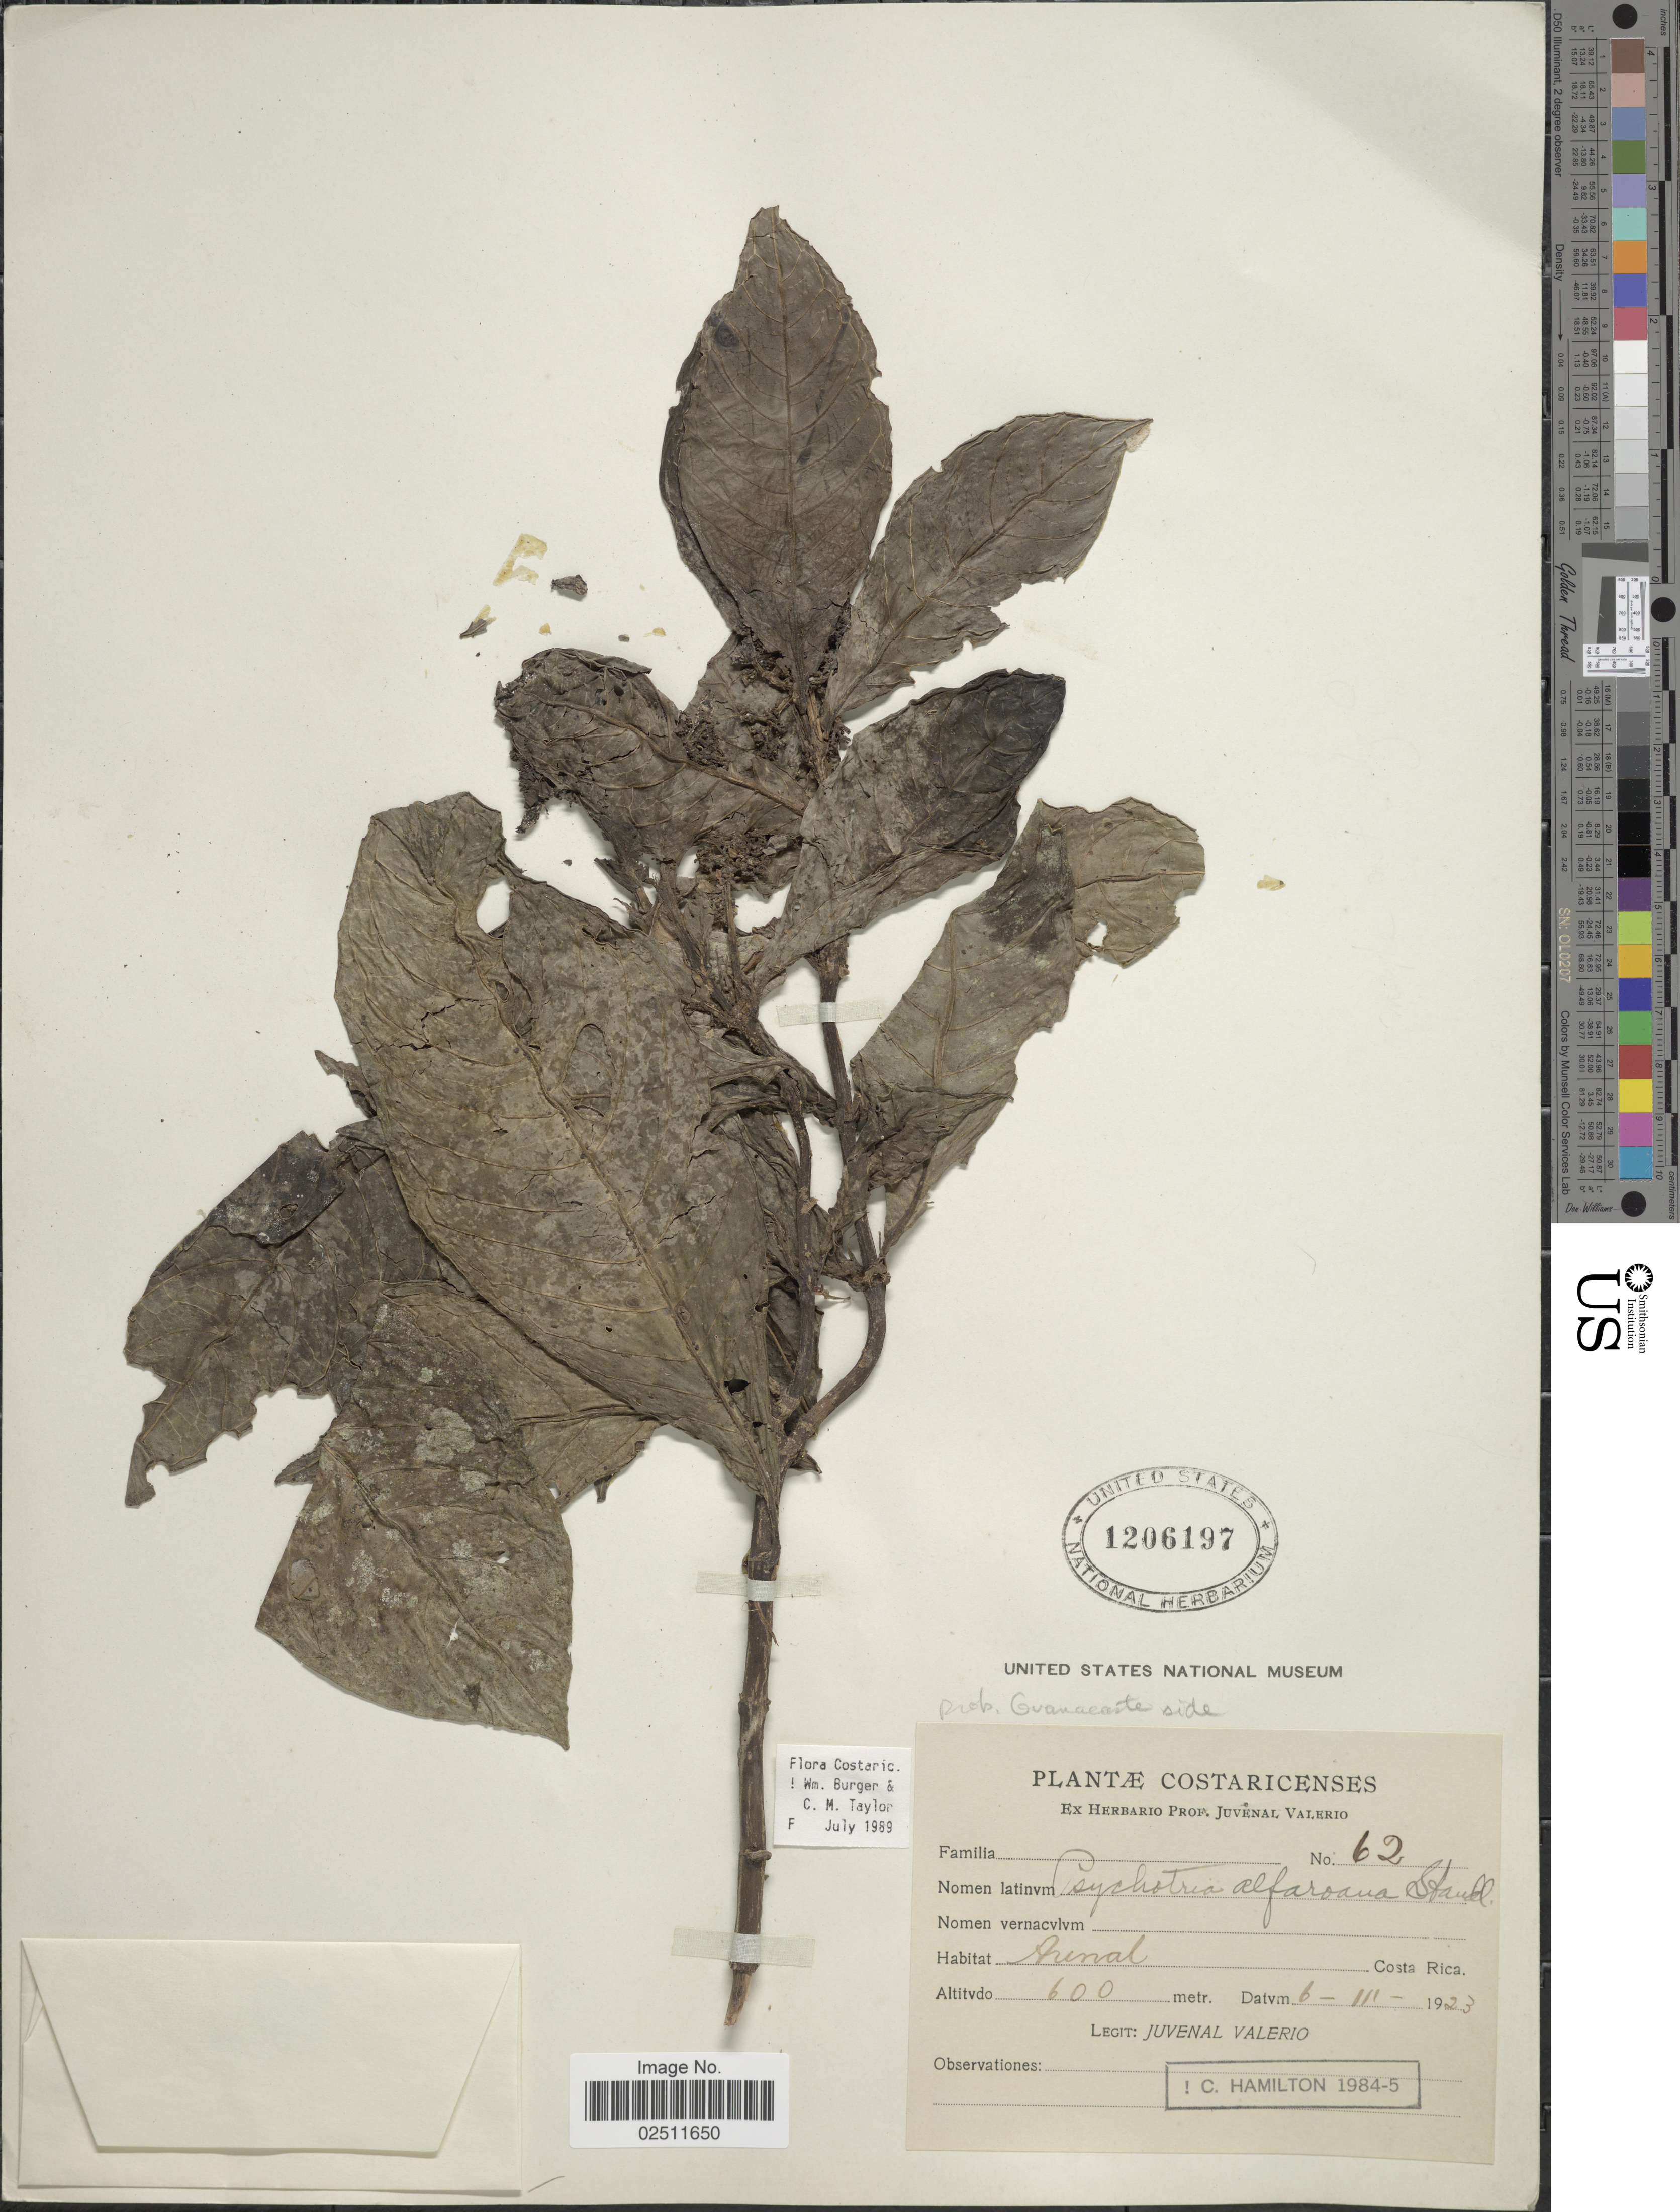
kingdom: Plantae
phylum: Tracheophyta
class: Magnoliopsida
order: Gentianales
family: Rubiaceae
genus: Psychotria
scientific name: Psychotria alfaroana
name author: Standl.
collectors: J. Valerio R.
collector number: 62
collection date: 1923-03-06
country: Costa Rica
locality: Arenal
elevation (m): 600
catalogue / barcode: US 1206197